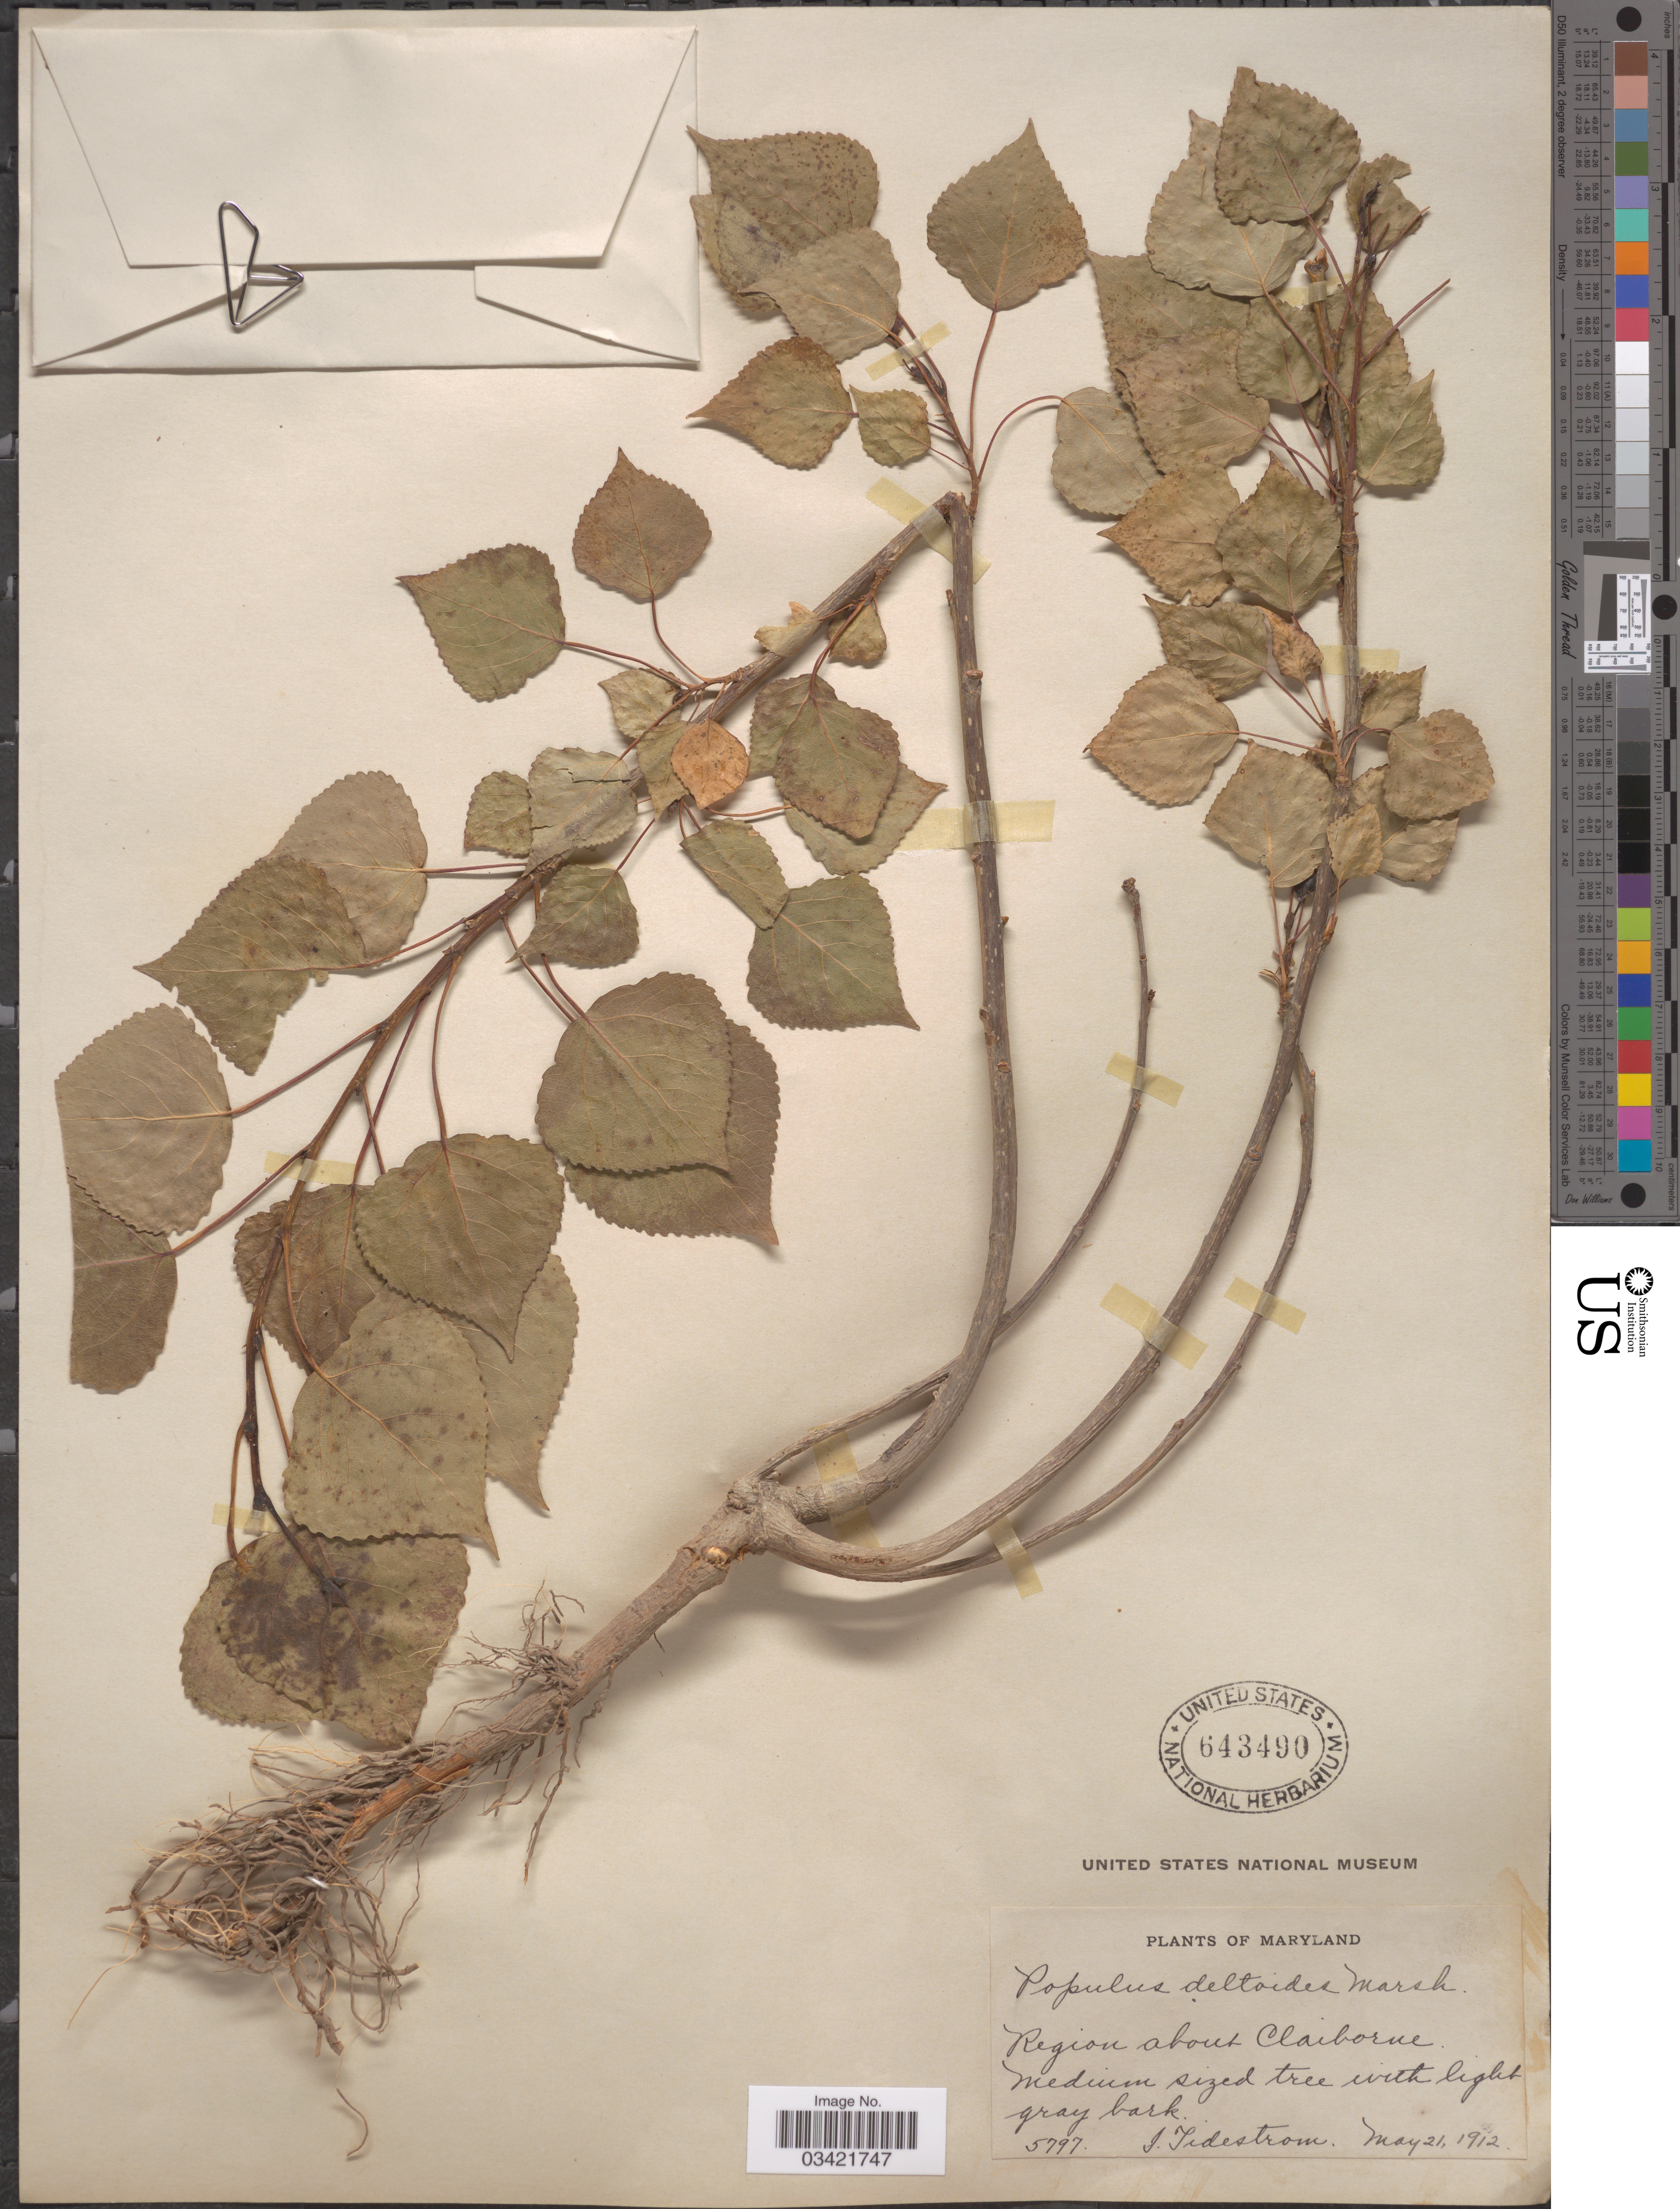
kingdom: Plantae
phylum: Tracheophyta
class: Magnoliopsida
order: Malpighiales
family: Salicaceae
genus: Populus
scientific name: Populus canadensis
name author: Moench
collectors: I. F. Tidestrom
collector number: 5797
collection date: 1912-05-21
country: United States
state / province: Maryland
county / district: Talbot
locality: Region about Claiborne.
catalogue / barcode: US 643490